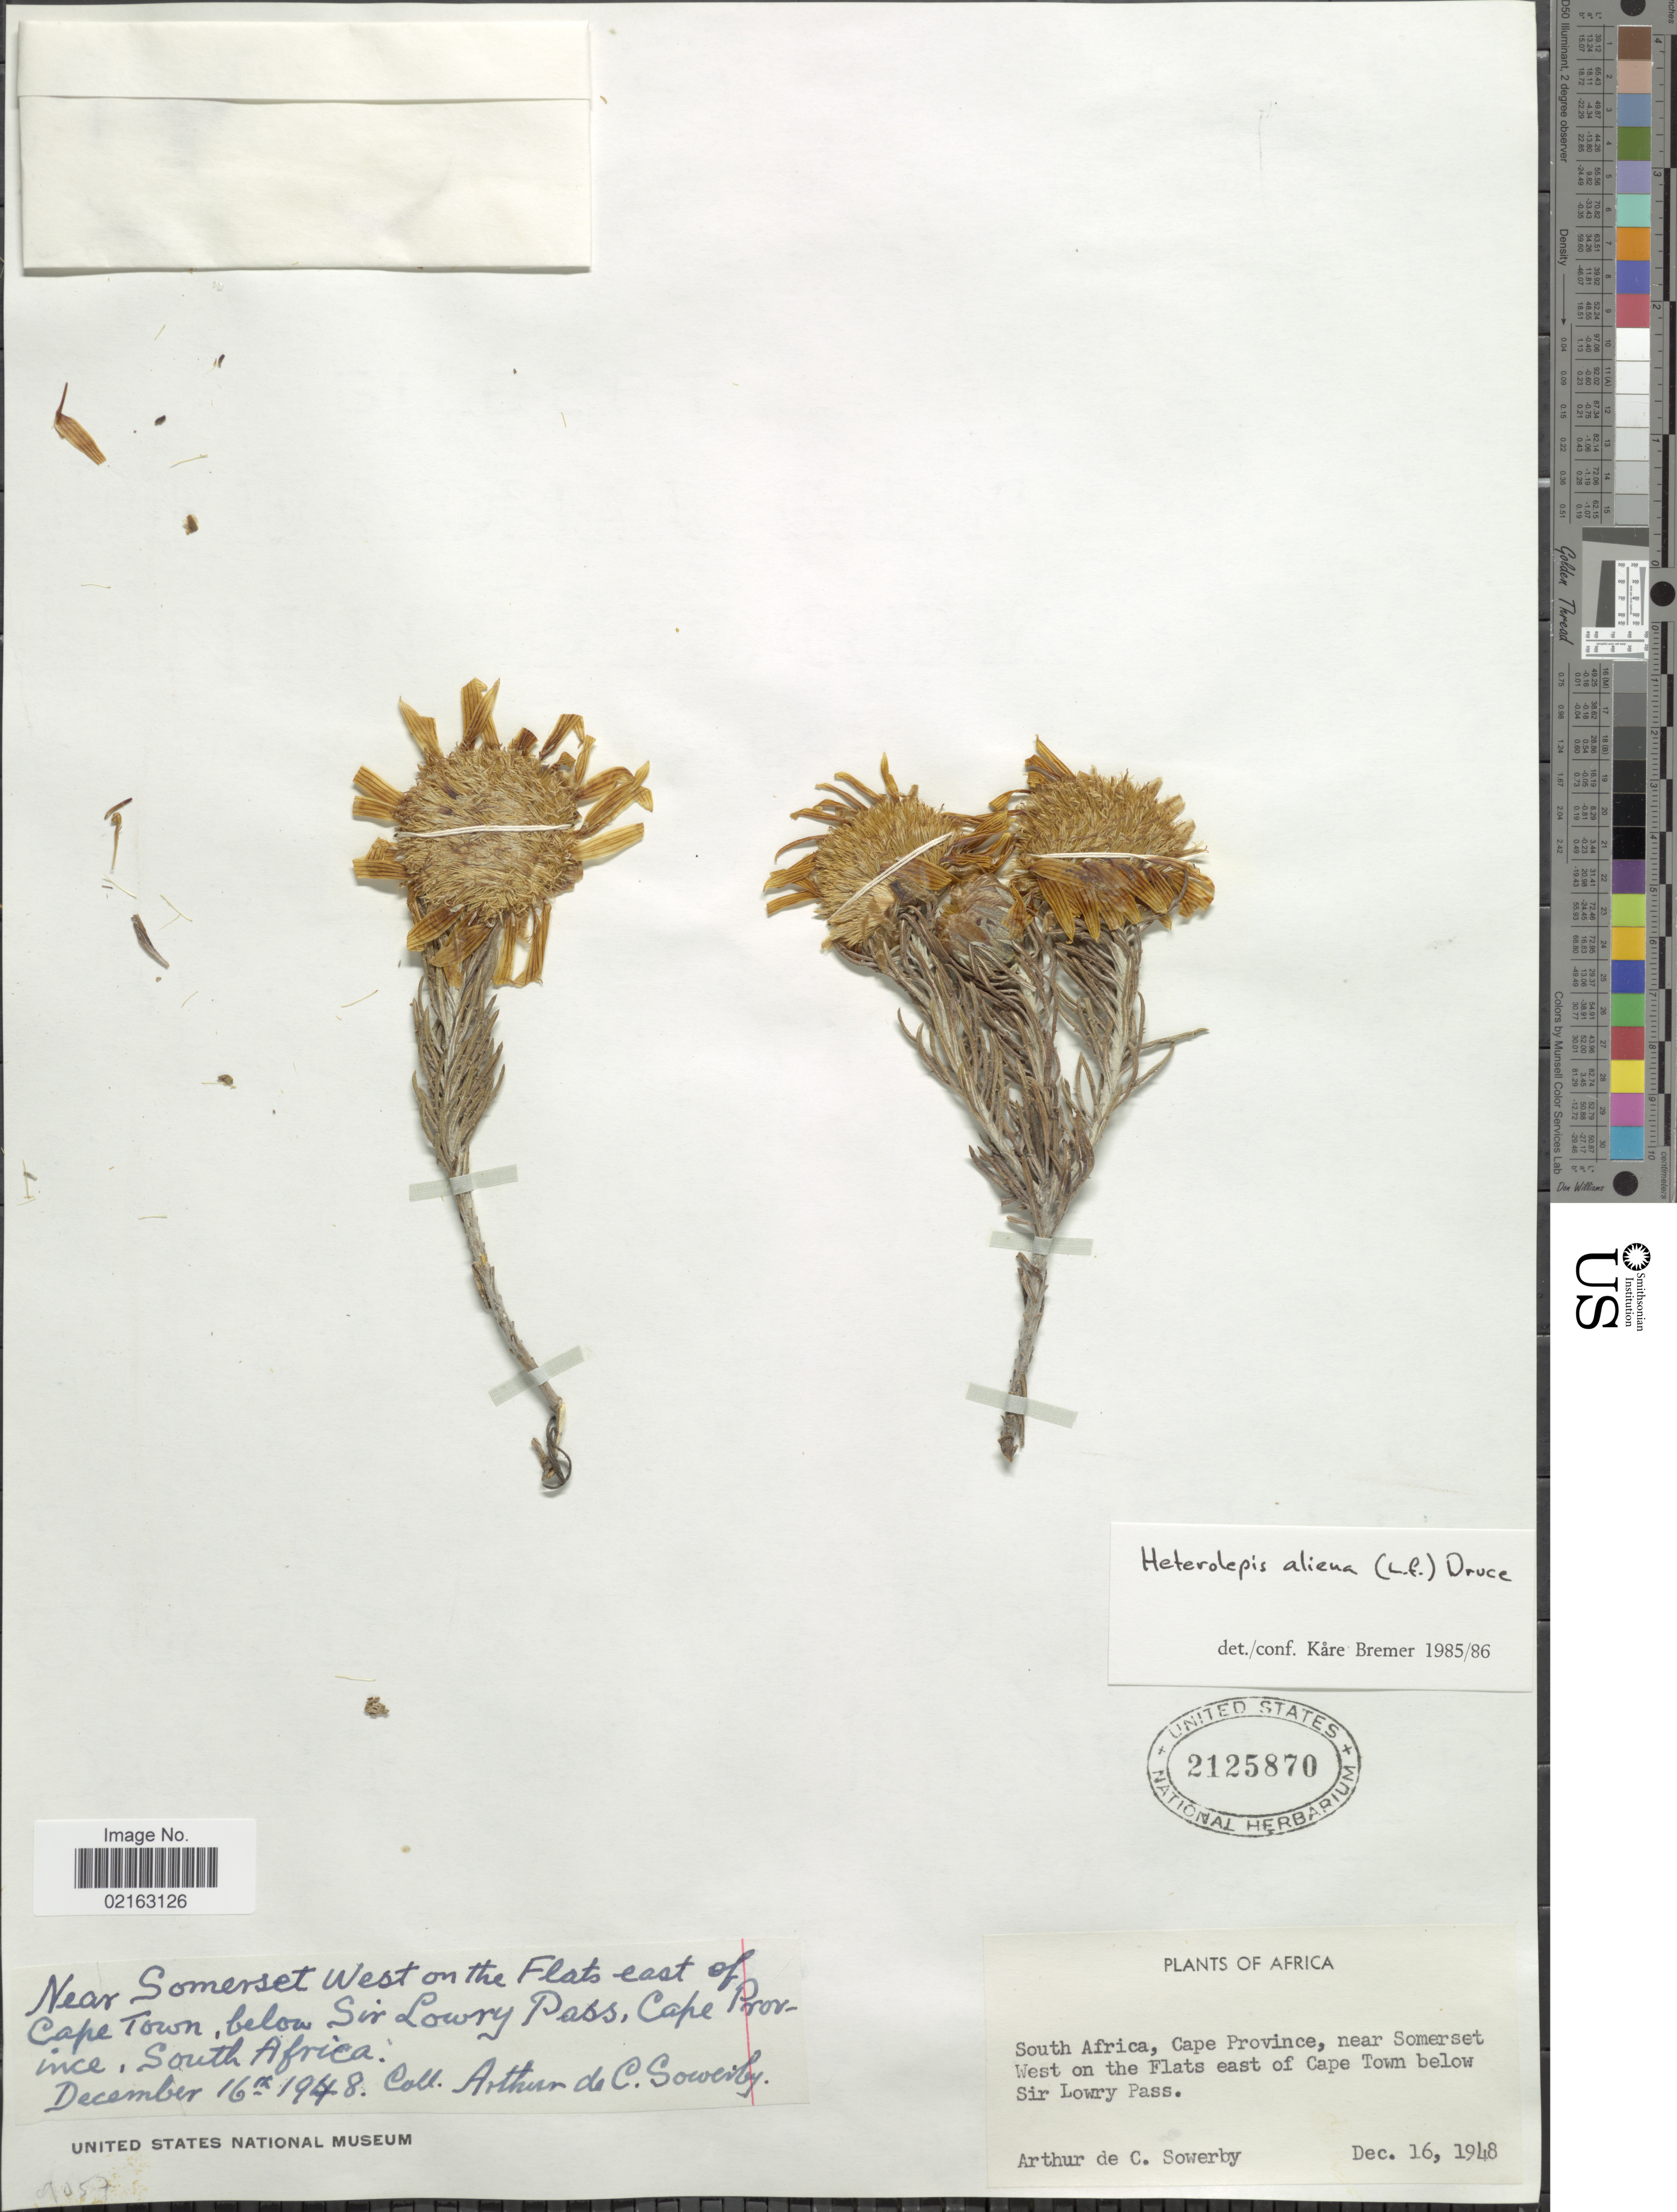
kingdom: Plantae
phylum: Tracheophyta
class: Magnoliopsida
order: Asterales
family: Asteraceae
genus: Heterolepis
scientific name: Heterolepis aliena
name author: (L. f.) Druce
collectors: A. C. Sowerby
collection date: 1948-12-16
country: South Africa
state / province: Western Cape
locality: South Africa, Cape Province, near Somerset West on the Flats east of Cape Town below Sir Lowry Pass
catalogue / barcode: US 2125870